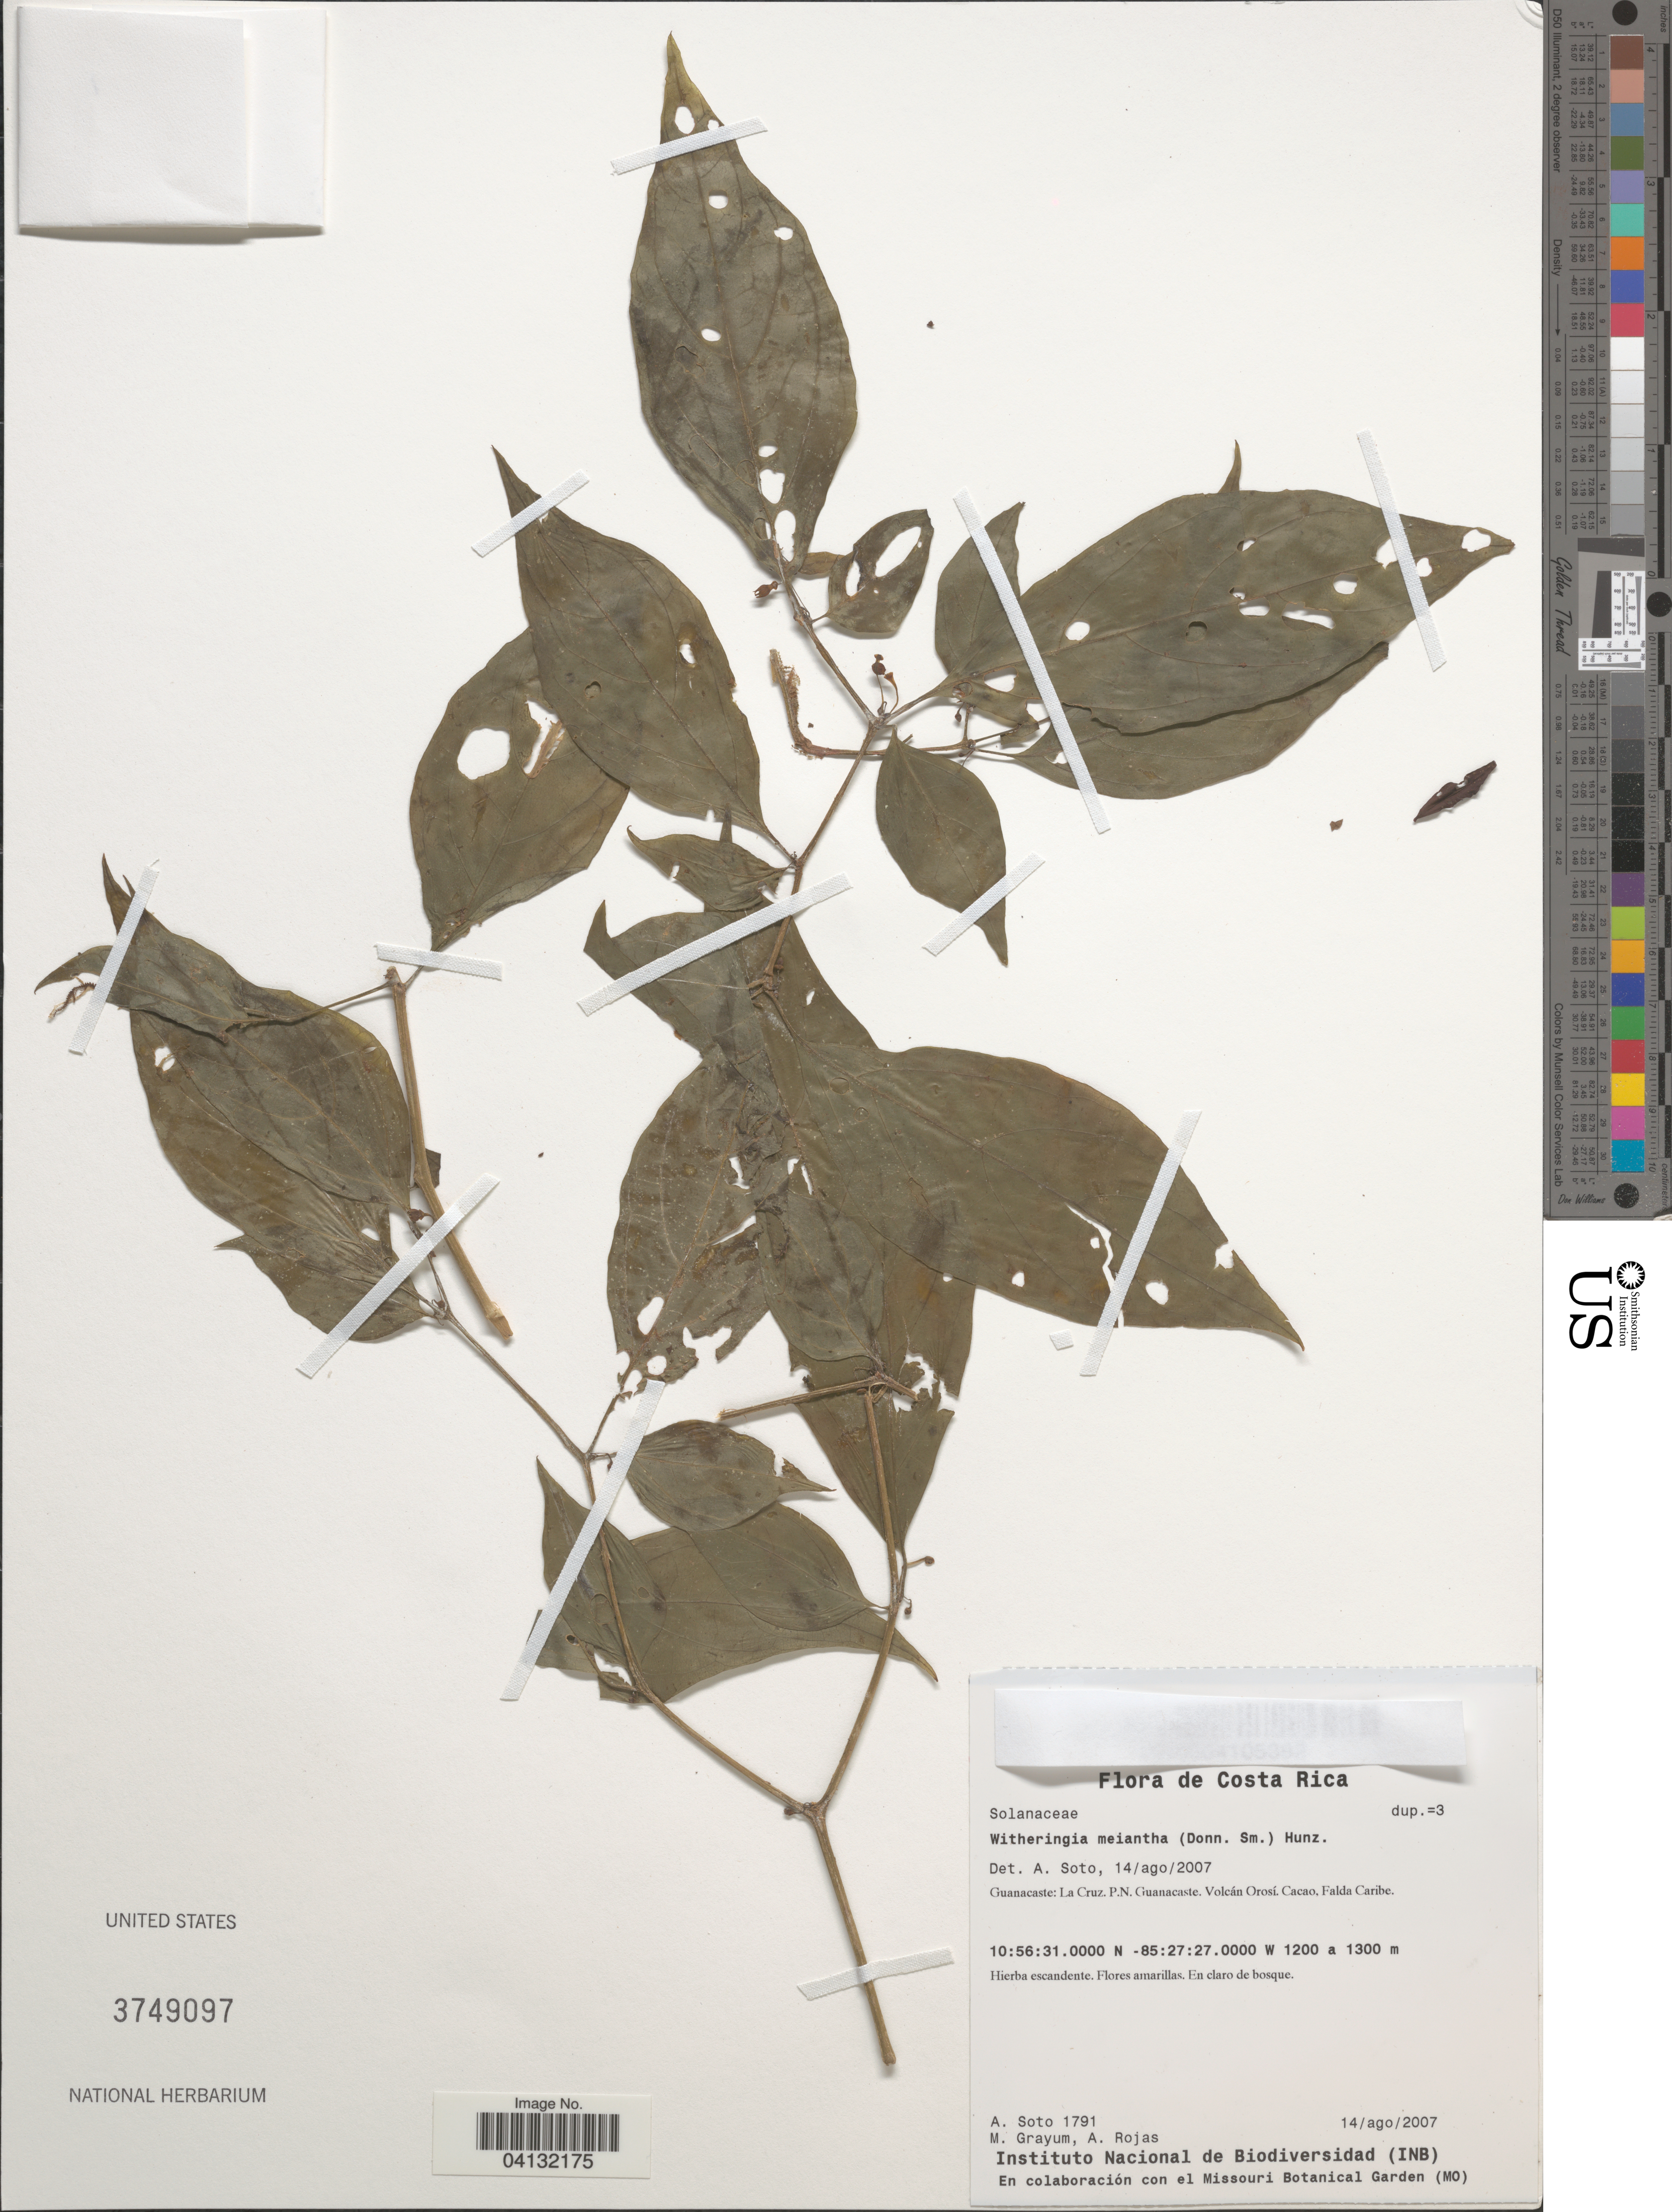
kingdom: Plantae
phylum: Tracheophyta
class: Magnoliopsida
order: Solanales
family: Solanaceae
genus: Witheringia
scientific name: Witheringia meiantha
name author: (Donn. Sm.) Hunz.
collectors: A. Soto, M. H. Grayum & A. Rojas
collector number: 1791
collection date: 2007-08-14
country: Costa Rica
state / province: Guanacaste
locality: La Cruz. P.N. Guanacaste. Volcán Orosí. Cacao. Falda Caribe.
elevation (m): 1200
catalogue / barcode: US 3749097